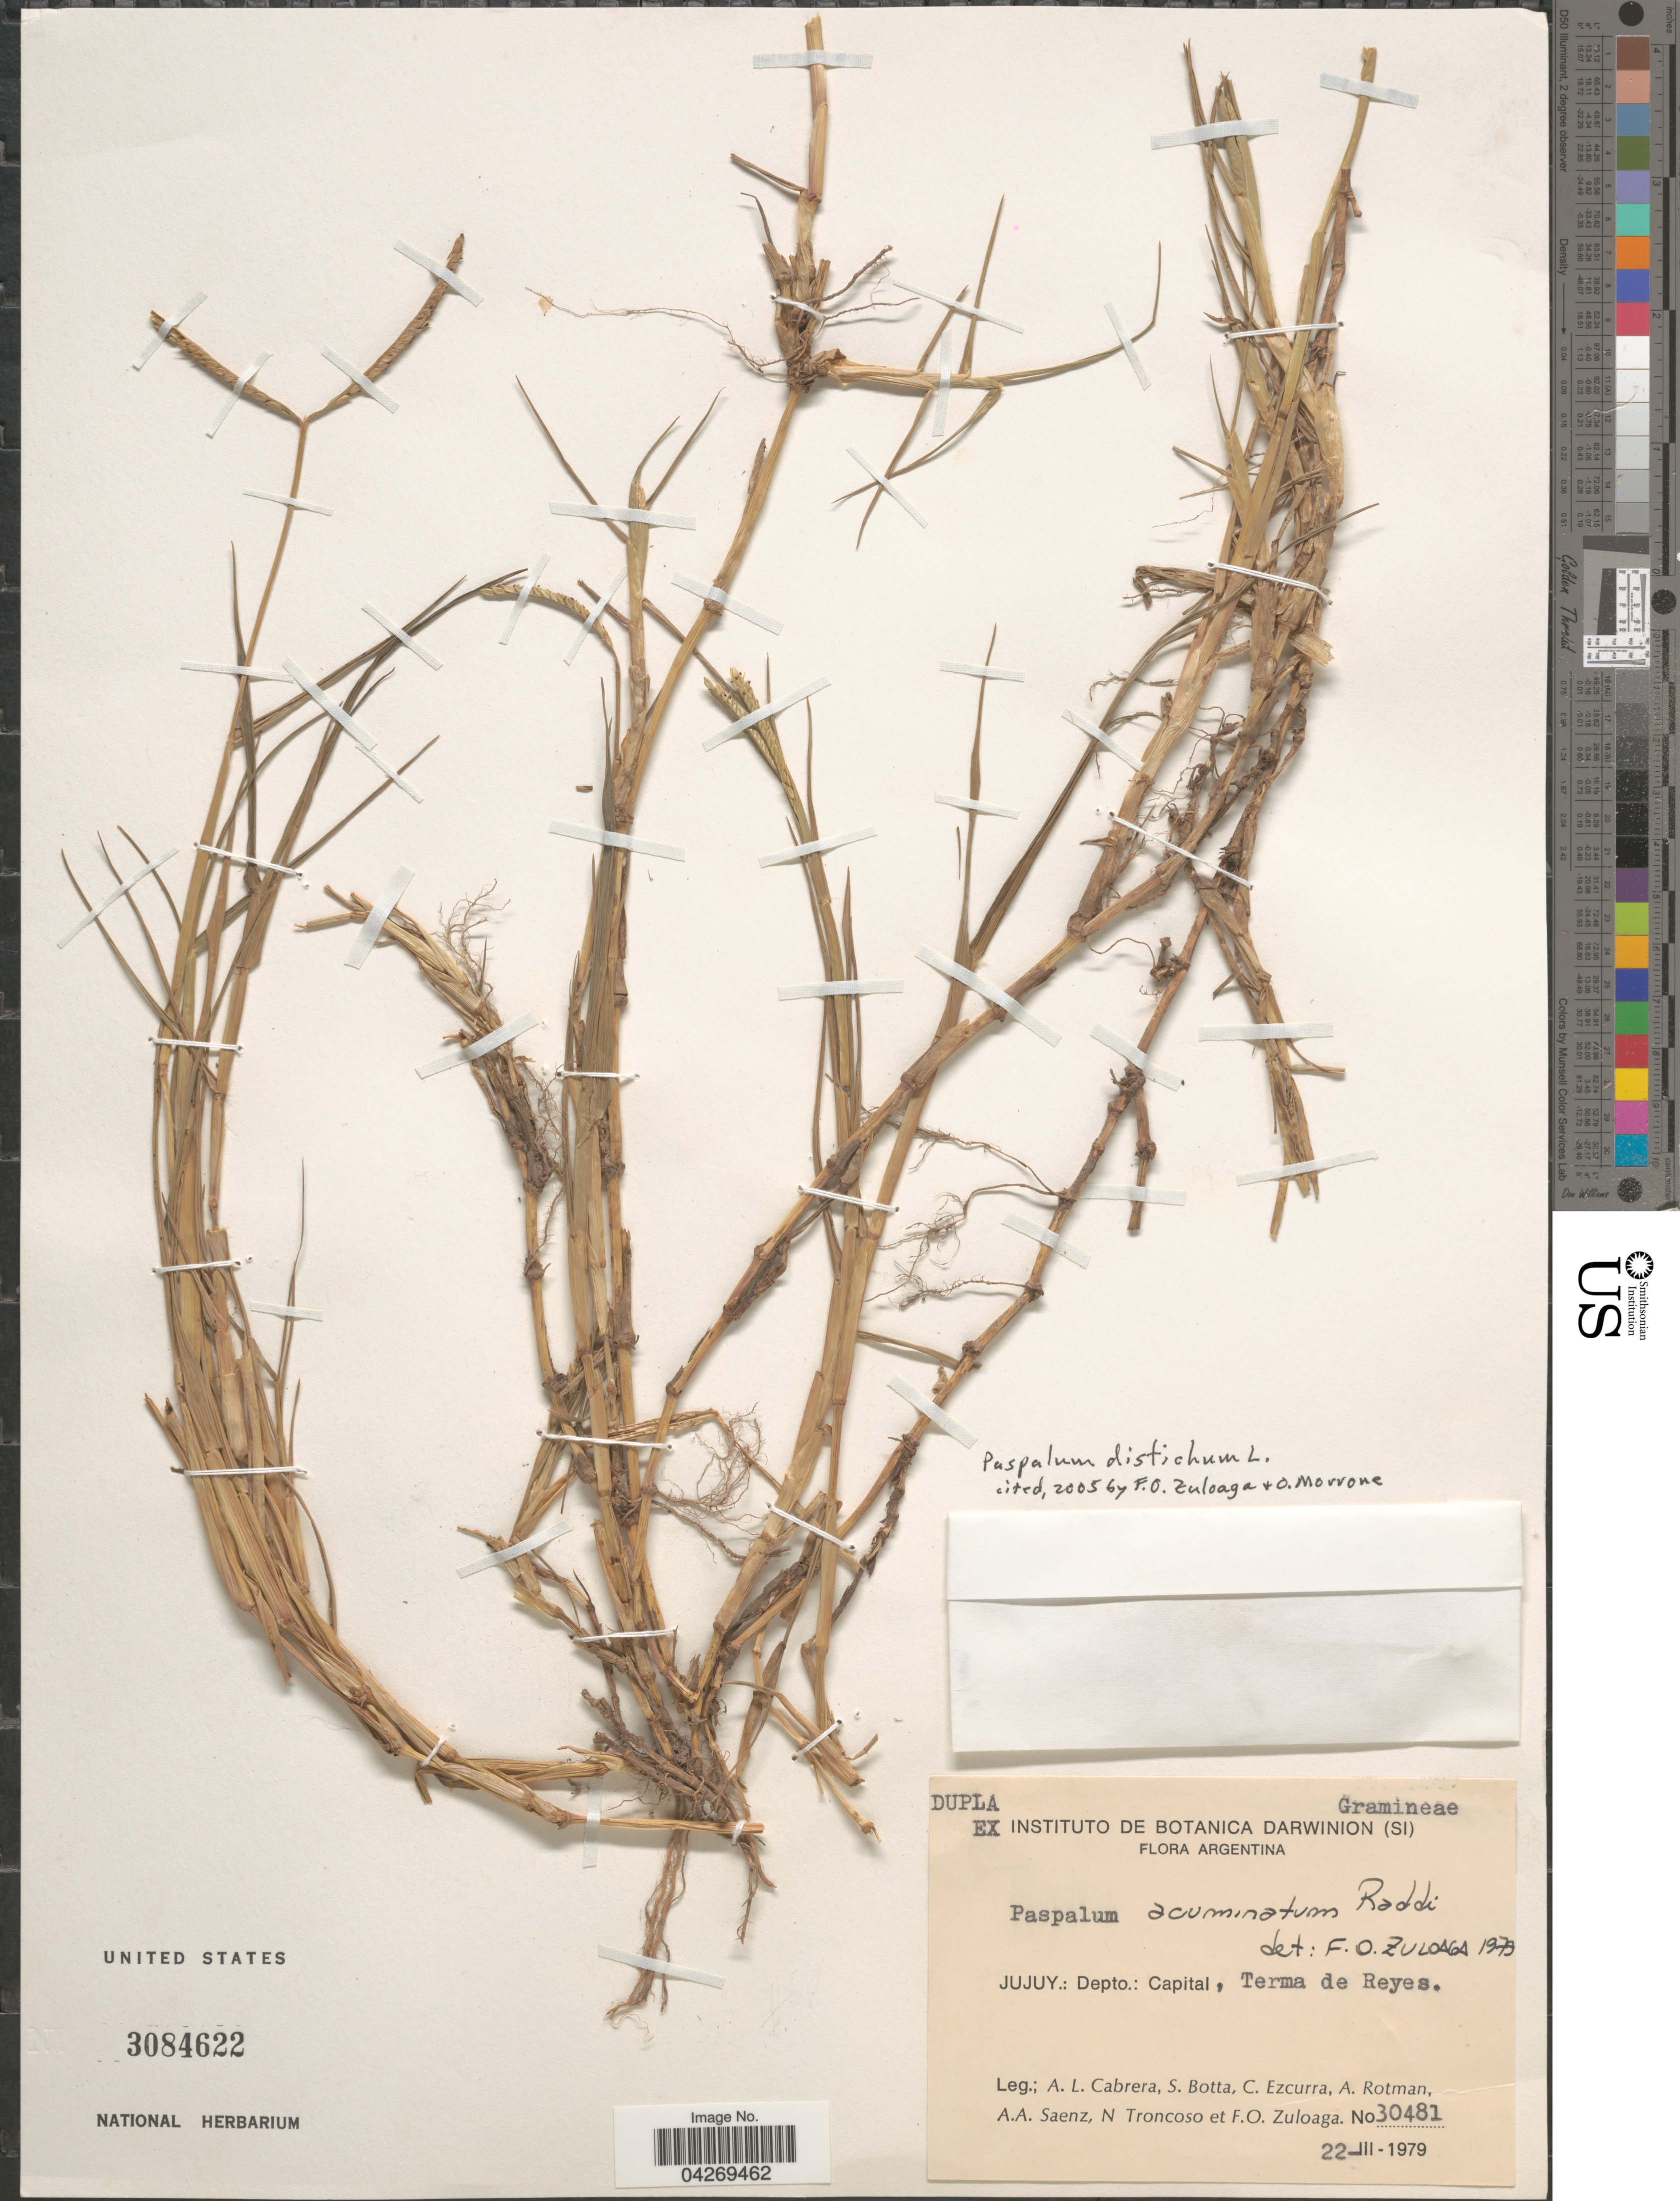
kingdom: Plantae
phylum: Tracheophyta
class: Liliopsida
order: Poales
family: Poaceae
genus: Paspalum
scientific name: Paspalum distichum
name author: L.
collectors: A. L. Cabrera, S. Botta, C. Ezcurra, A. D. Rotman & et al.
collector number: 30481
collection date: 1979-03-22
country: Argentina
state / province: Jujuy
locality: Depto.: Capital, Terma de Reyes.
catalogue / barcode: US 3084622